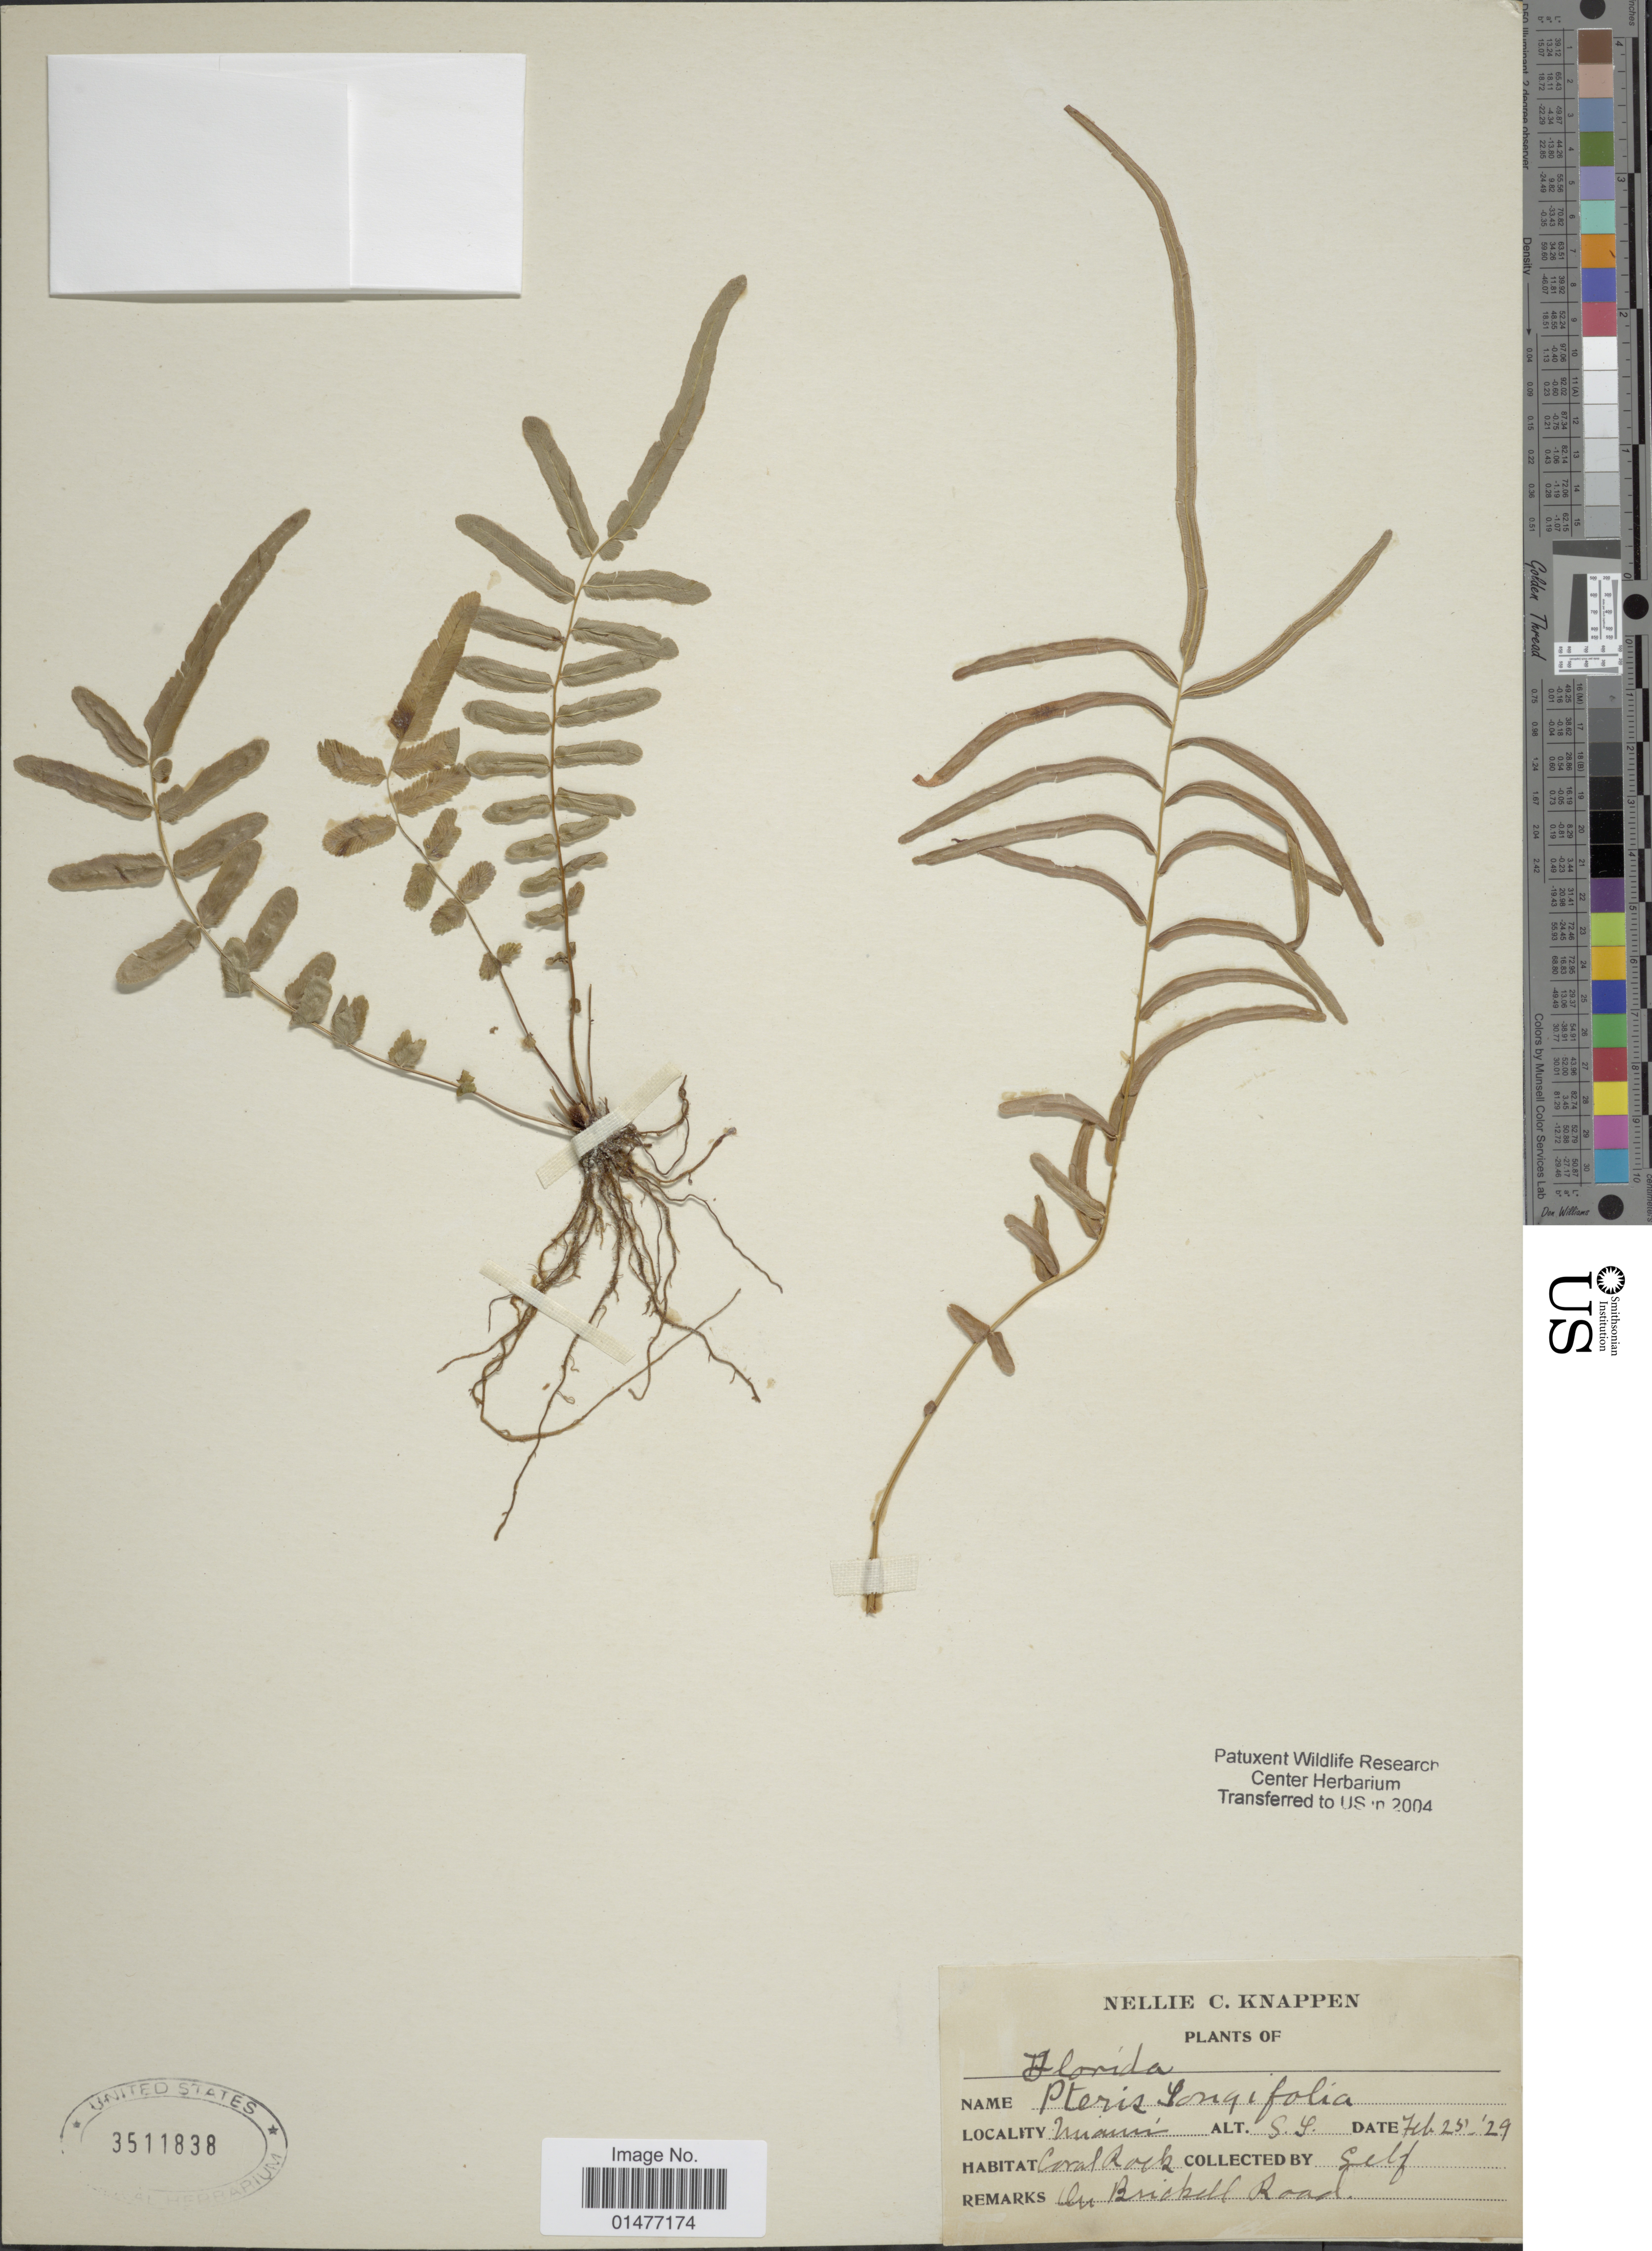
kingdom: Plantae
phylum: Tracheophyta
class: Polypodiopsida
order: Polypodiales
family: Pteridaceae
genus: Pteris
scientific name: Pteris bahamenis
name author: (J. Agardh) Fée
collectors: N. Knappen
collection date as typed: Transcribed d/m/y: 25/2/29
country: United States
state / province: Florida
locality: Miami, On Brickell Road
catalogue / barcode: US 3511838